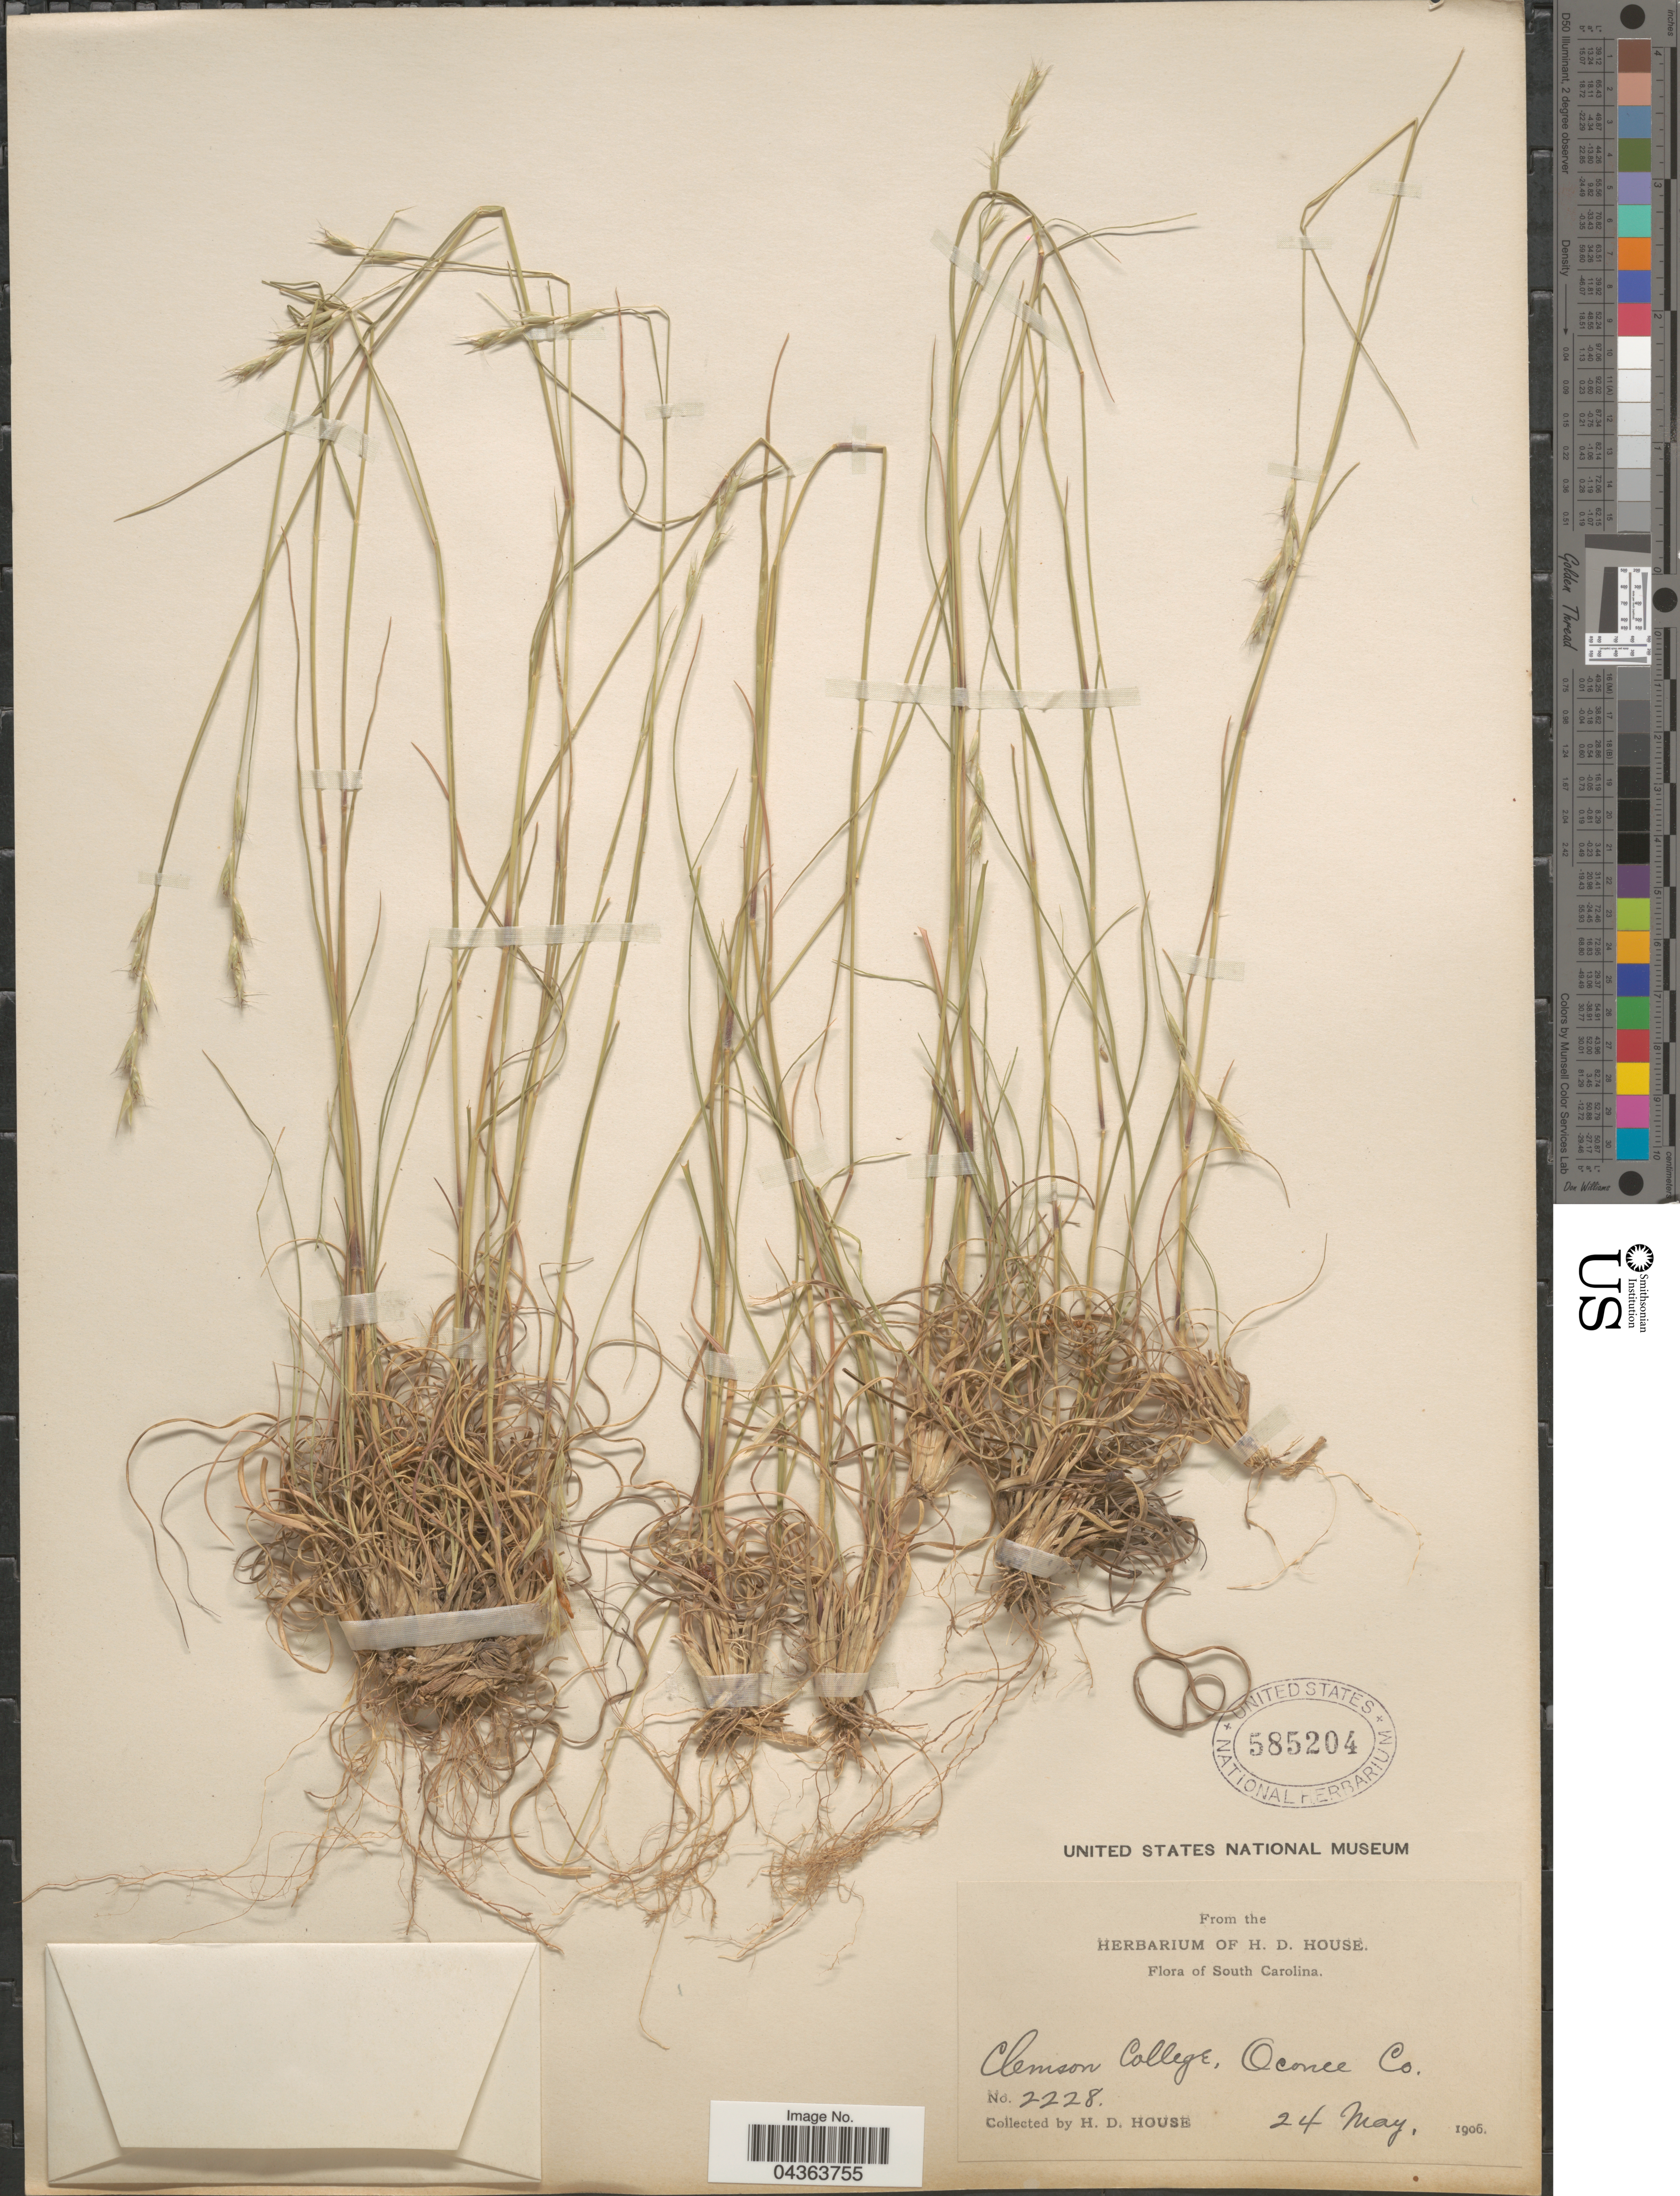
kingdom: Plantae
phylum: Tracheophyta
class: Liliopsida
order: Poales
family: Poaceae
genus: Danthonia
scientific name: Danthonia spicata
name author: (L.) P. Beauv. ex Roem. & Schult.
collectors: H. D. House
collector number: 2228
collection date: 1906-05-24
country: United States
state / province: South Carolina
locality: Clemon College, Oconee Co.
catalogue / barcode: US 585204